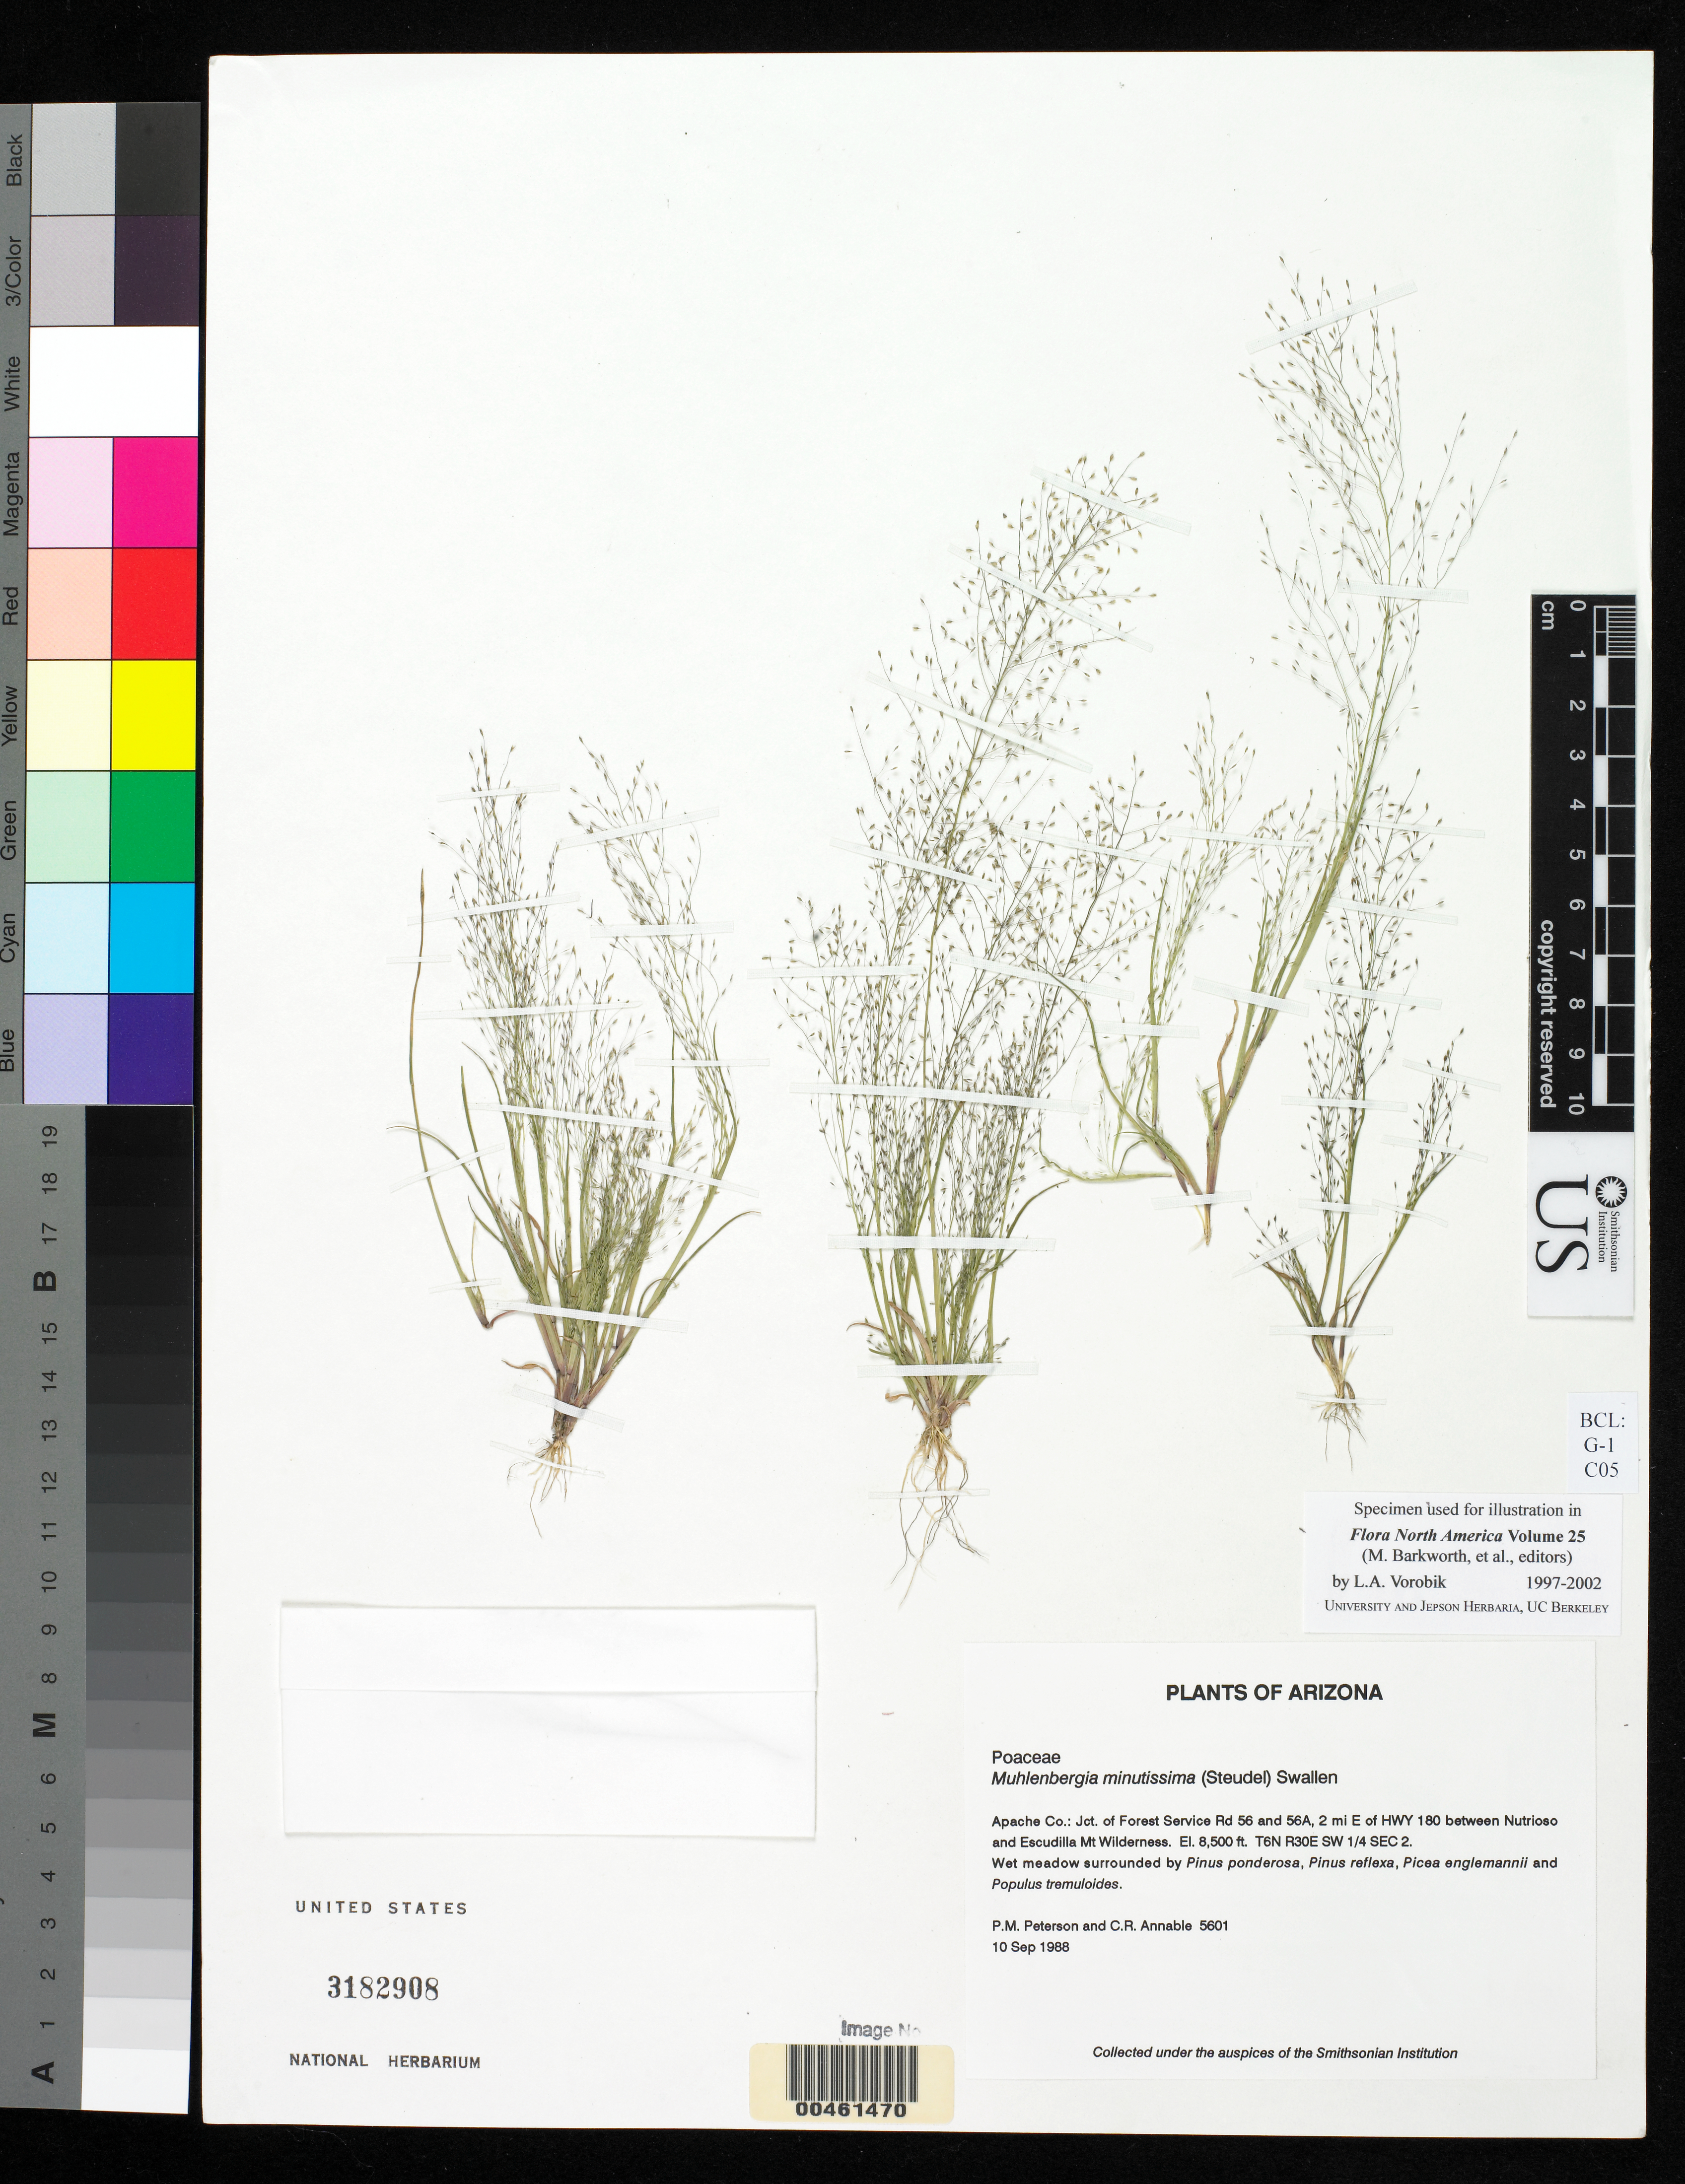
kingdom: Plantae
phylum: Tracheophyta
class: Liliopsida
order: Poales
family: Poaceae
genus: Muhlenbergia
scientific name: Muhlenbergia minutissima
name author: (Steud.) Swallen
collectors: P. M. Peterson & C. R. Annable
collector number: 05601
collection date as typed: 10 Sep 1988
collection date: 1988-09-10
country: United States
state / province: Arizona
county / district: Apache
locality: Jct. of Forest Service Rd 56 and 56A, 2 mi E of HWY 180 between Nutrioso and Escudilla Mt Wilderness.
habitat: Wet meadow surrounded by Pinus ponderosa, Pinus reflexa, Picea englemannii and Populus tremuloides.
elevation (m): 2591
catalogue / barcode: US 3182908